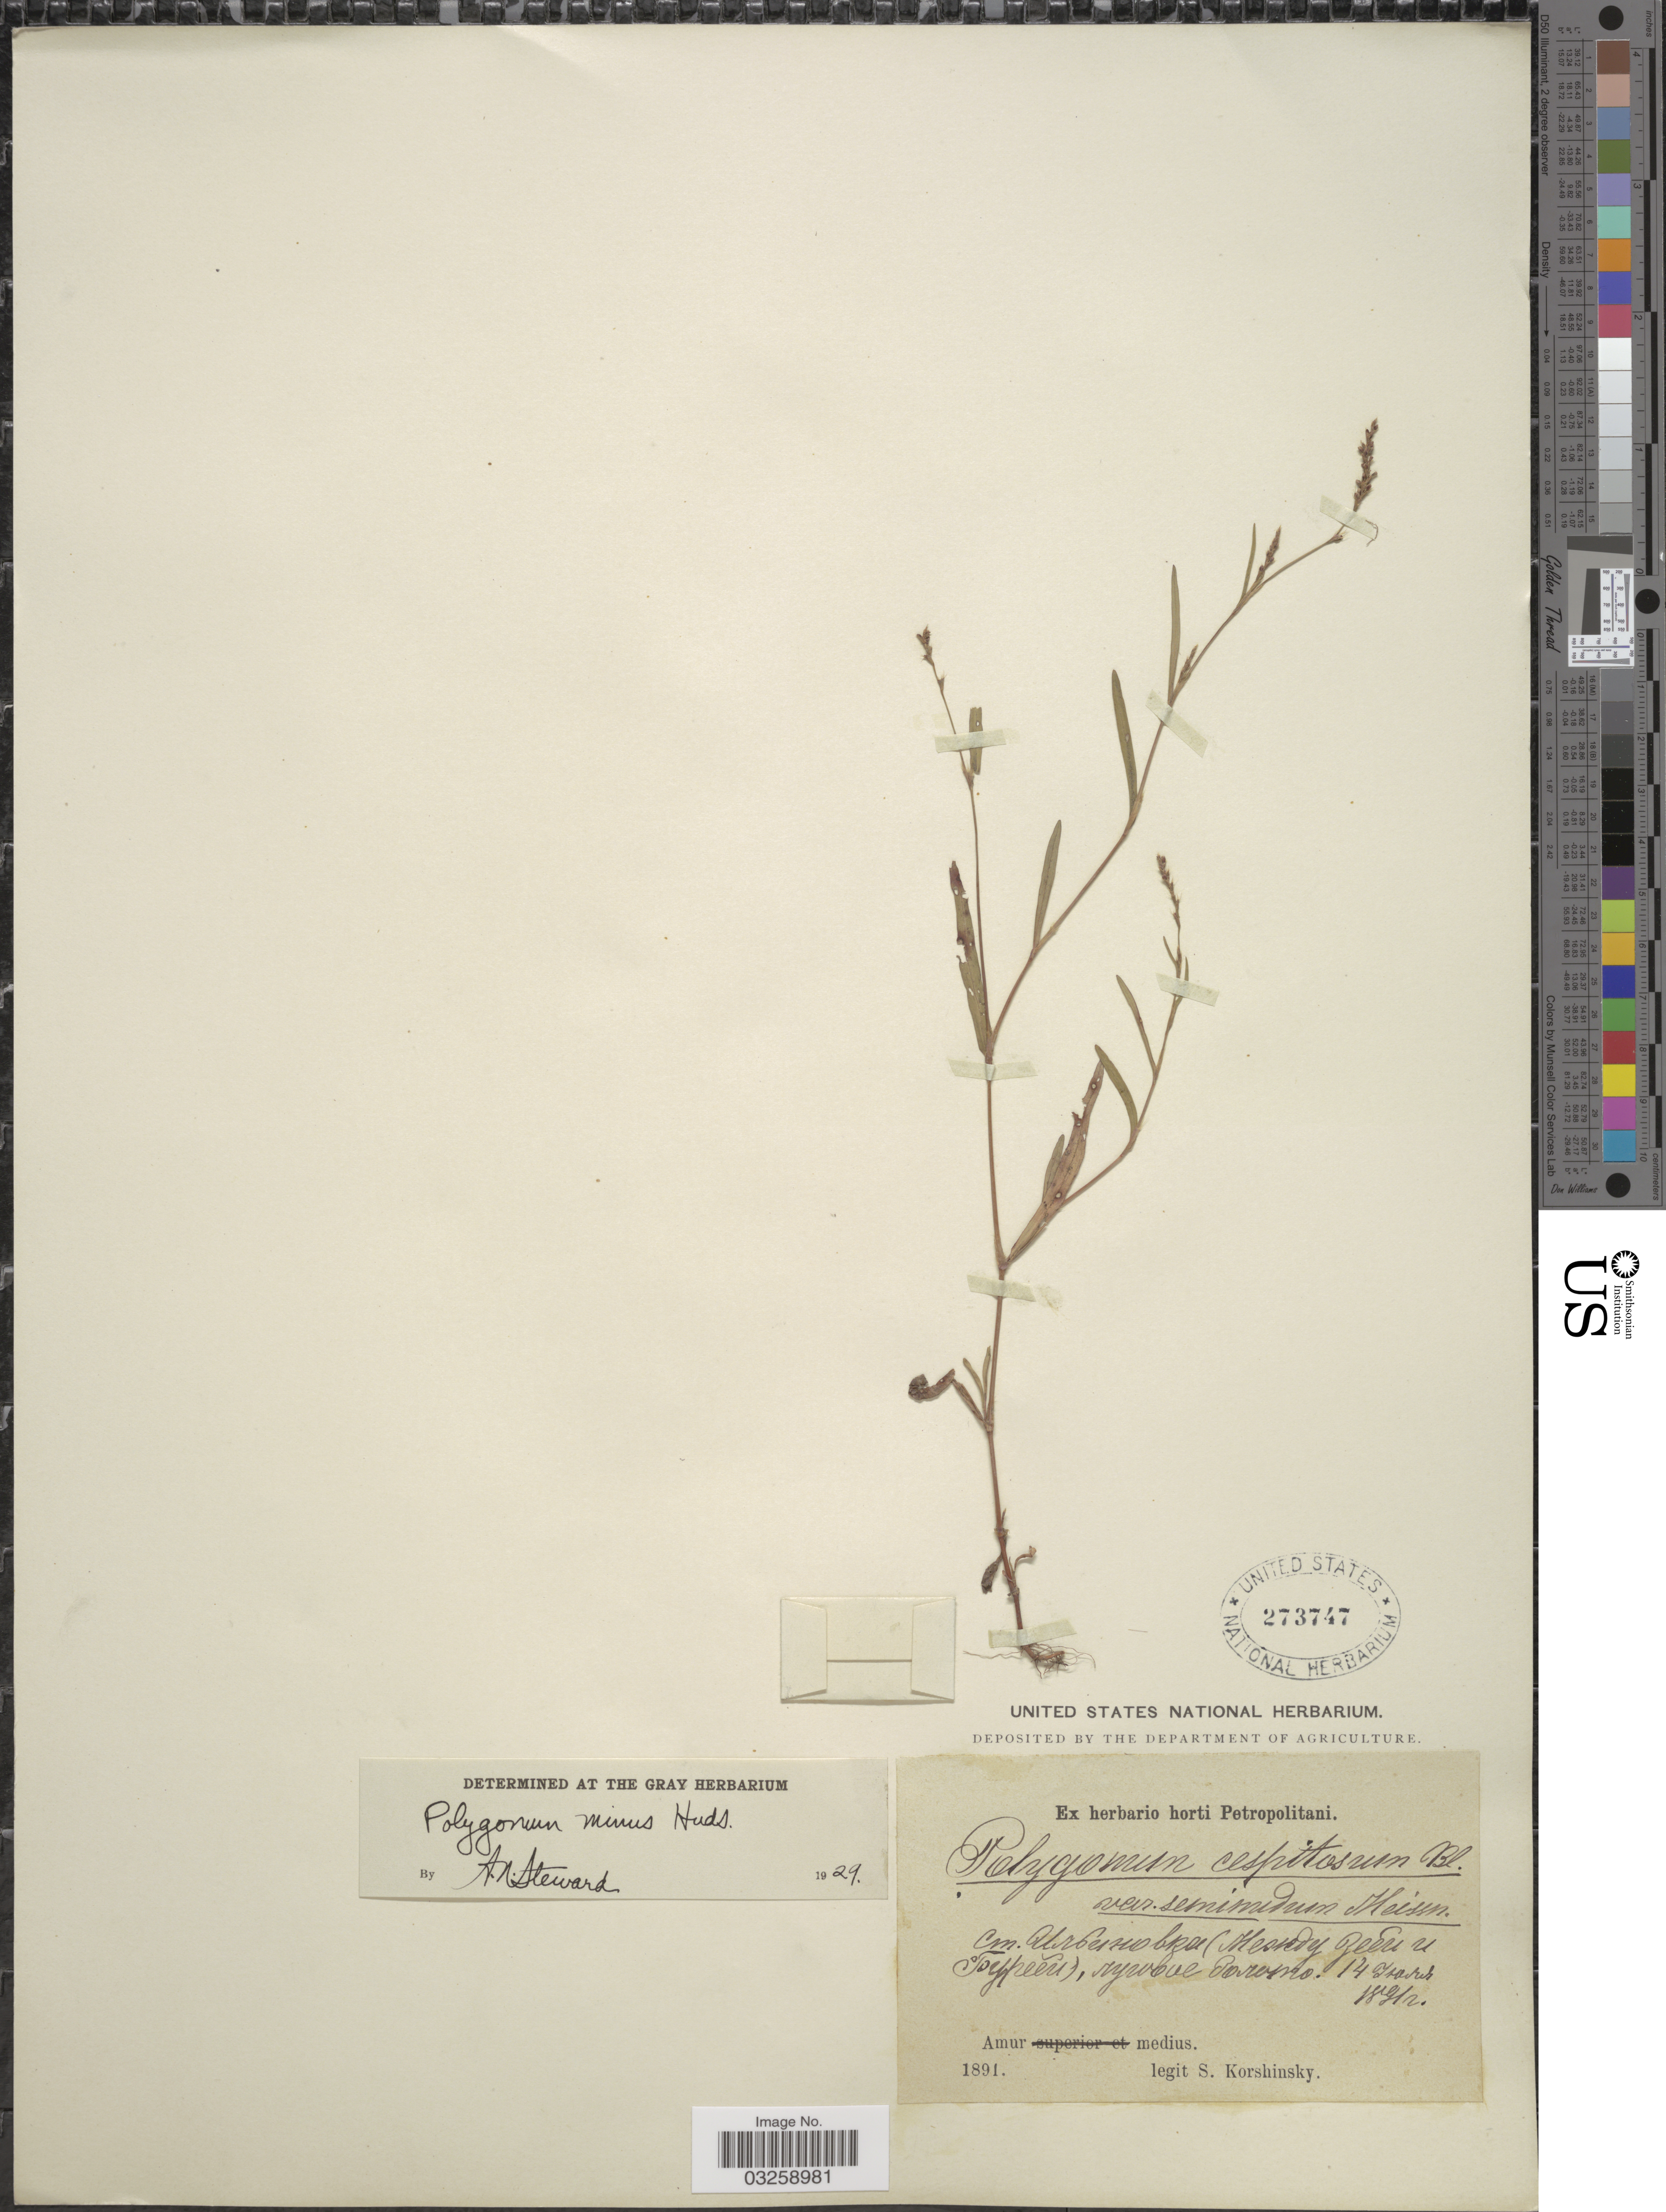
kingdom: Plantae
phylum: Tracheophyta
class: Magnoliopsida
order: Caryophyllales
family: Polygonaceae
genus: Polygonum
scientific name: Polygonum minus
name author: Huds.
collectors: S. I. Korshinsky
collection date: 1891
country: Russian Federation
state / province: Amur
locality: Amur medius.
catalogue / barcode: US 273747